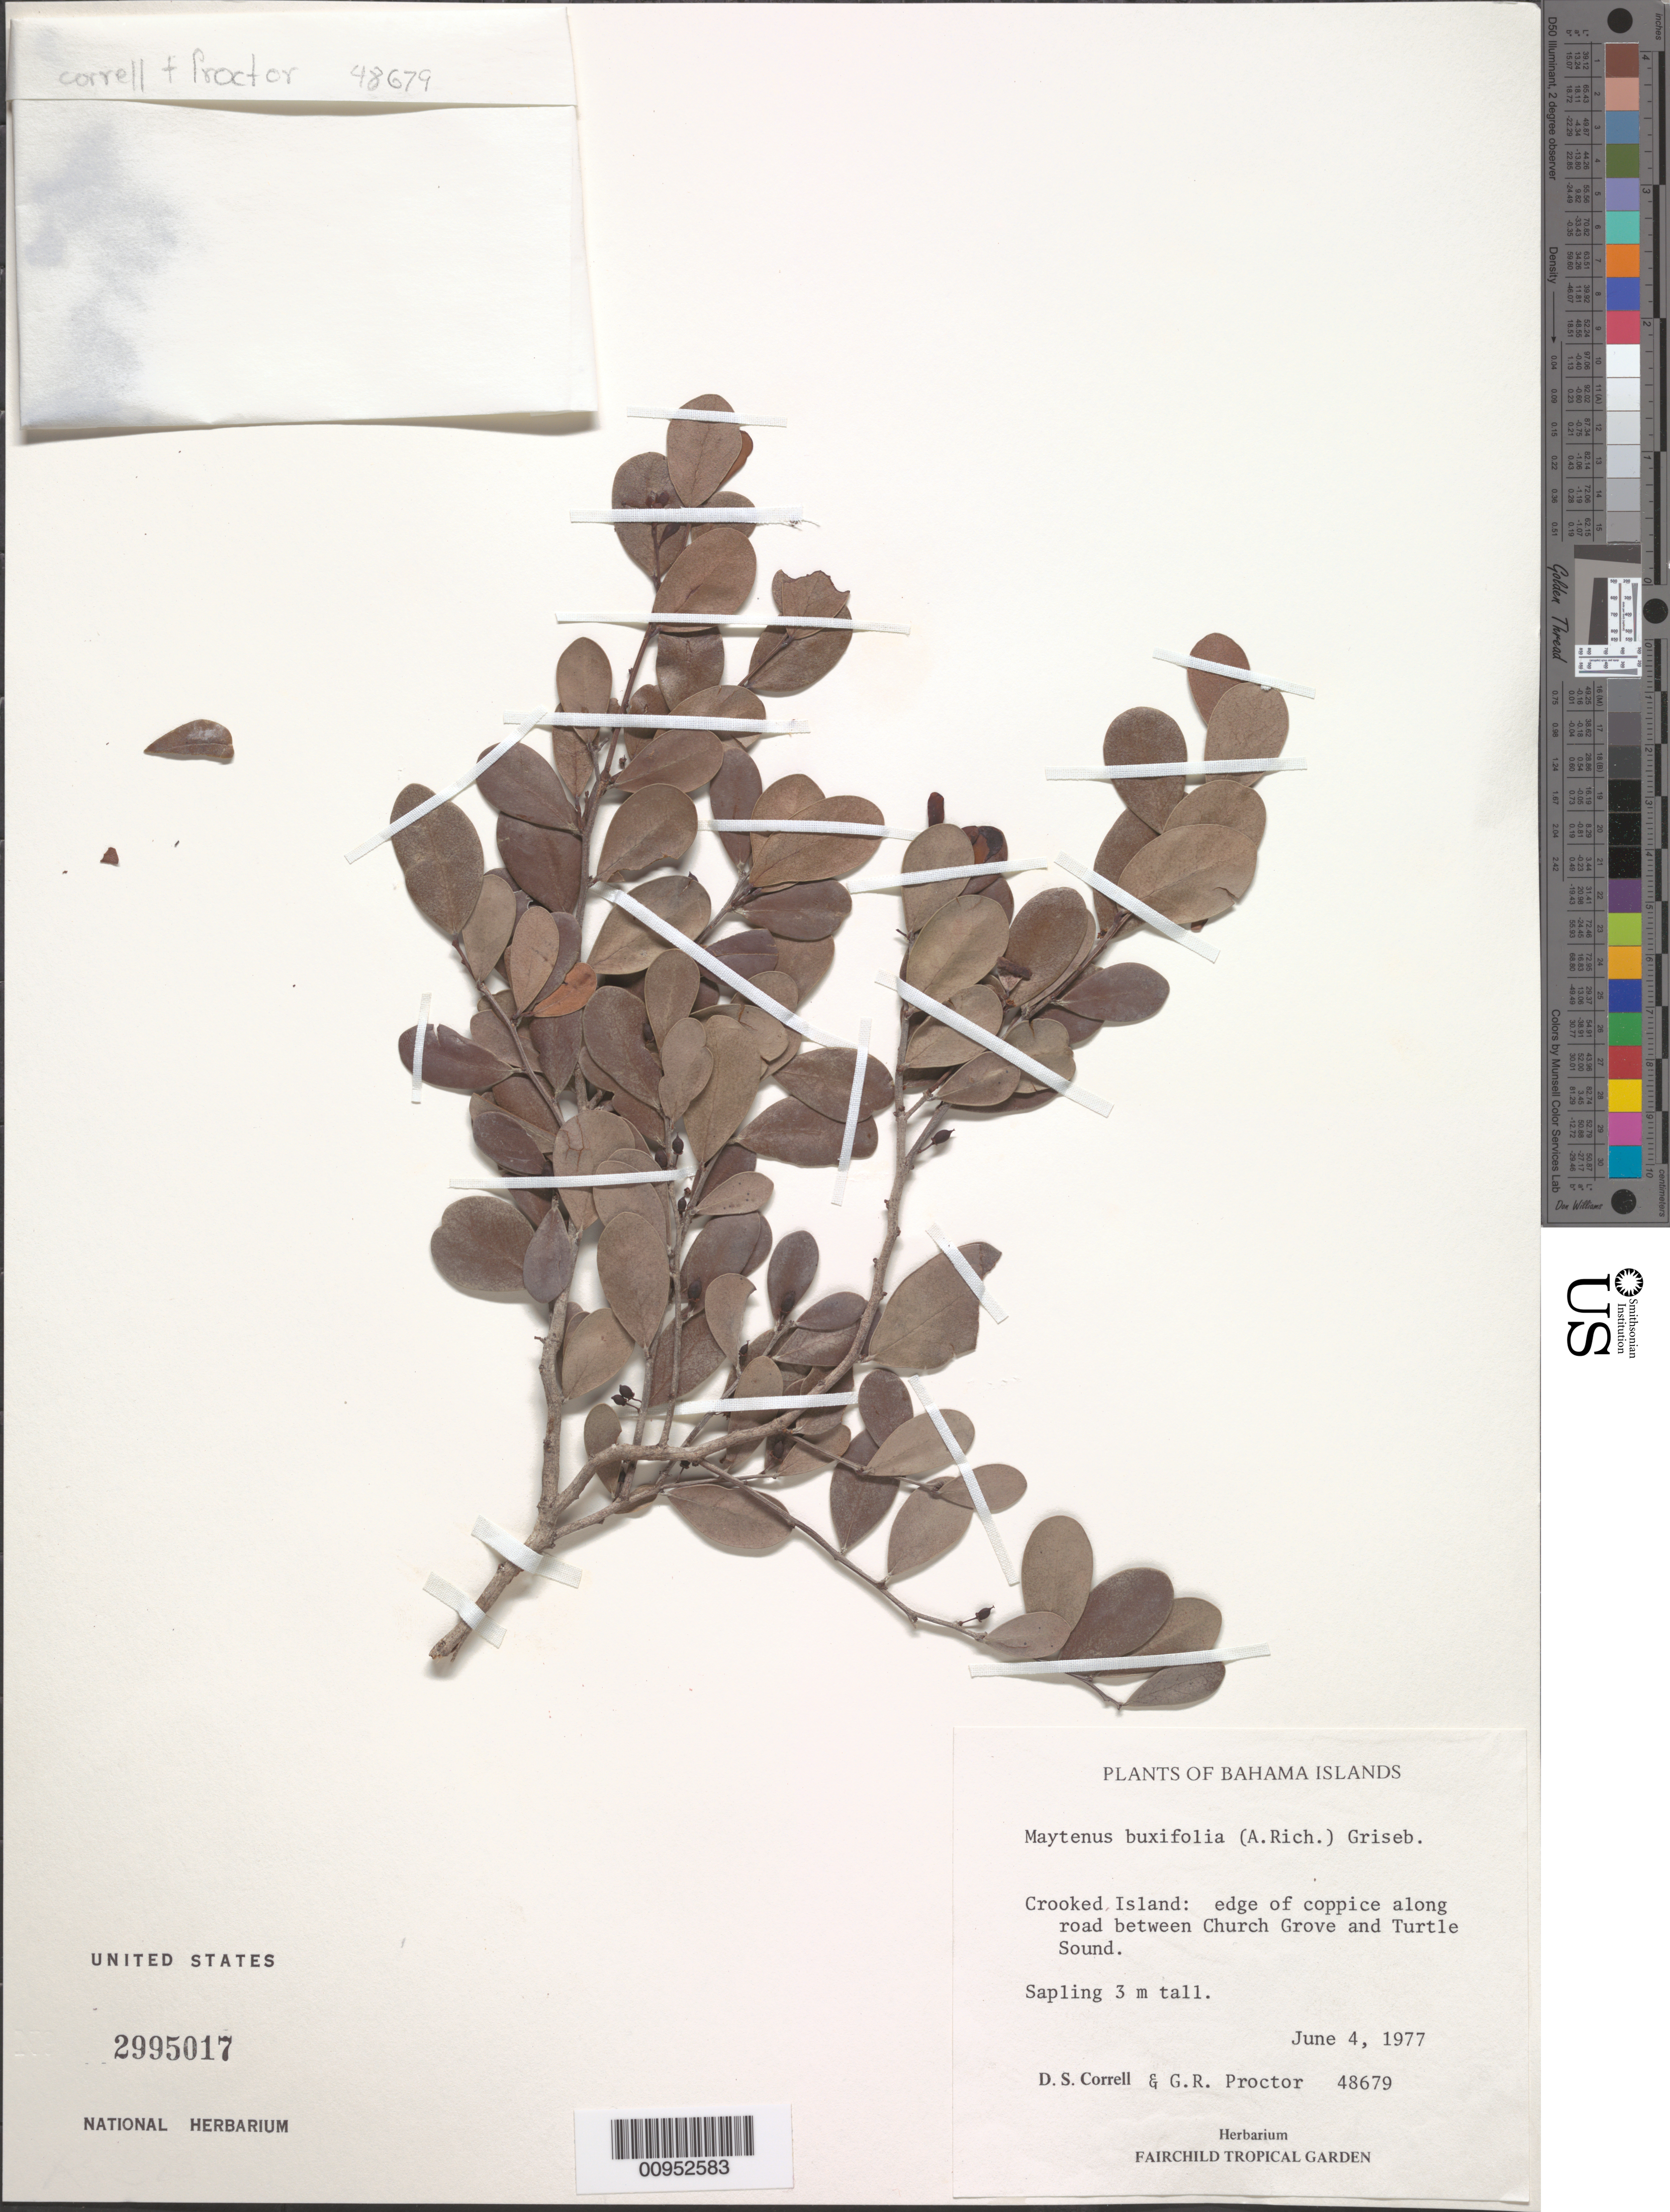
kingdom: Plantae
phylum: Tracheophyta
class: Magnoliopsida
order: Celastrales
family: Celastraceae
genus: Maytenus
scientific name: Maytenus buxifolia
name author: (A. Rich.) Griseb.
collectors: D. S. Correll & G. R. Proctor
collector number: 48679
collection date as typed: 04 Jun 1977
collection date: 1977-06-04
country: Bahamas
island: Crooked I.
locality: Road between Church Grove and Turtle Sound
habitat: Edge of coppice along road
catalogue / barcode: US 2995017